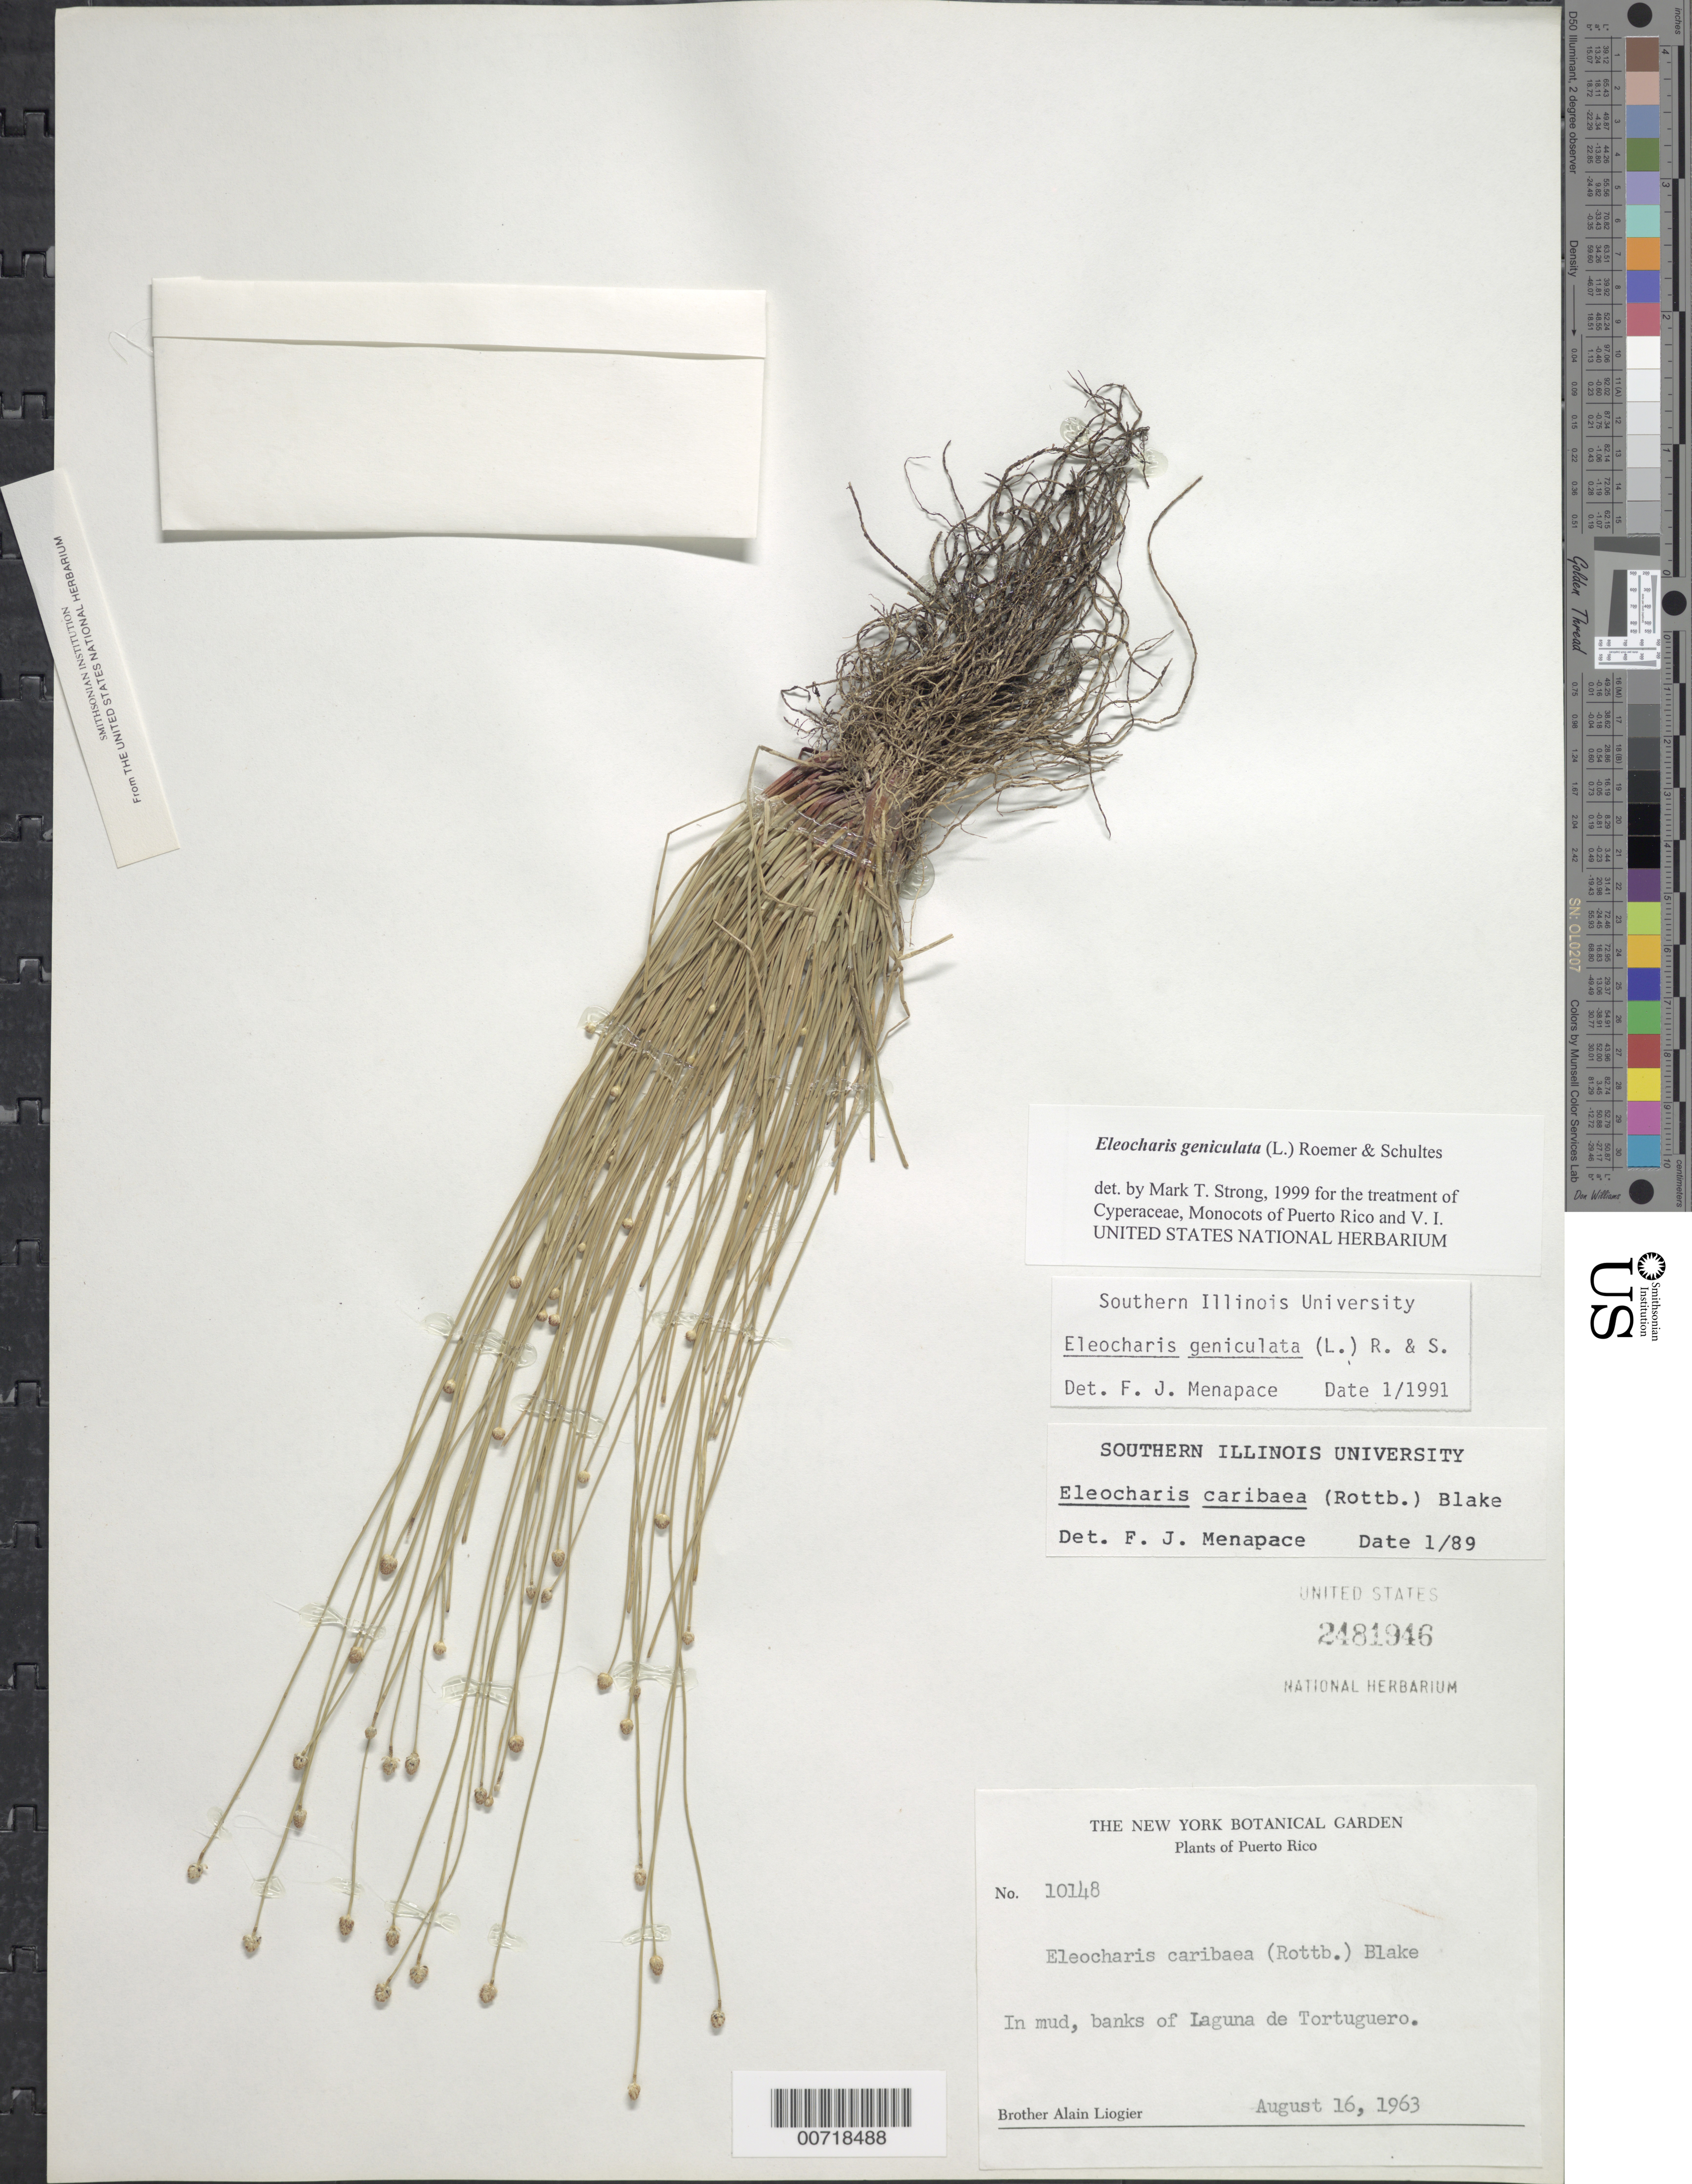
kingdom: Plantae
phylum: Tracheophyta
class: Liliopsida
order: Poales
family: Cyperaceae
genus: Eleocharis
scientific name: Eleocharis geniculata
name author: (L.) Roem. & Schult.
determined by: Strong, M. T., (US), Smithsonian Institution - National Museum of Natural History (UNITED STATES)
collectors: A. H. Liogier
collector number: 10148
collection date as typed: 16 Aug 1963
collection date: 1963-08-16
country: Puerto Rico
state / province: Manatí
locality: Laguna de Tortuguero.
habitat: In mud, banks of lagoon.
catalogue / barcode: US 2481946